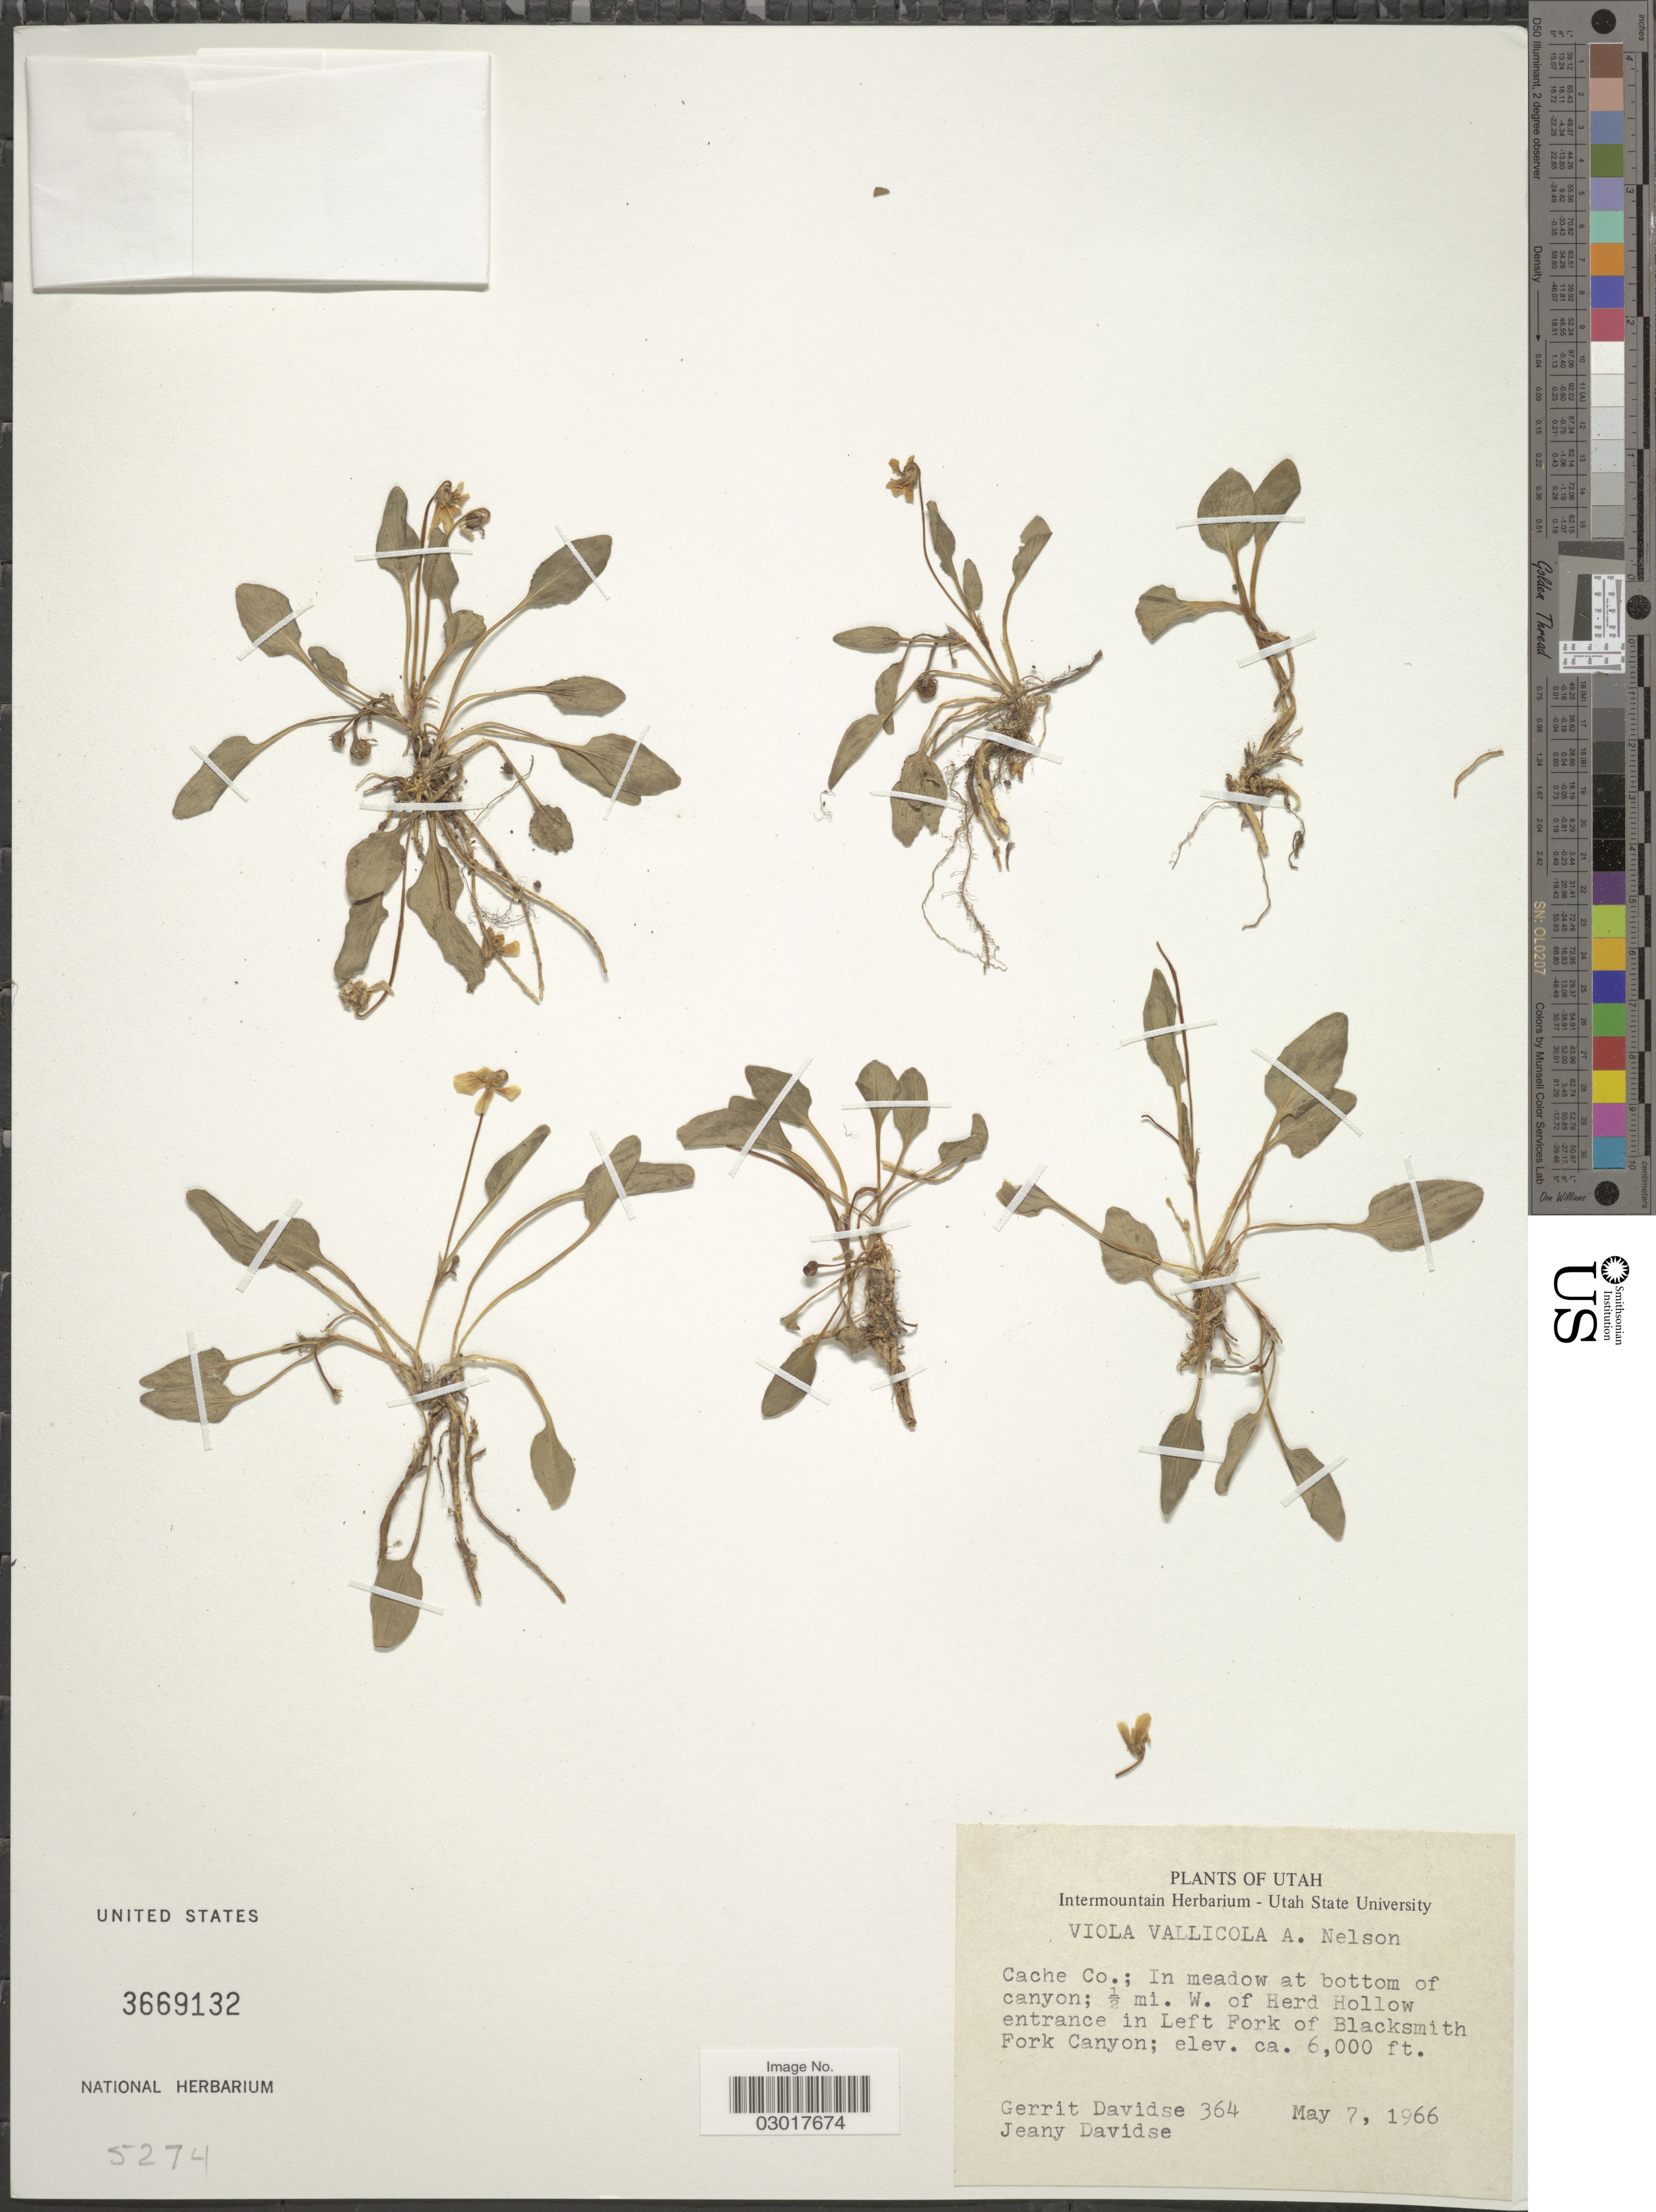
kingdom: Plantae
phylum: Tracheophyta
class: Magnoliopsida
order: Malpighiales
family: Violaceae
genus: Viola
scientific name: Viola vallicola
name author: A. Nelson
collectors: G. Davidse & J. Davidse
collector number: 364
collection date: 1966-05-07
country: United States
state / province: Utah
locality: Cache Co.; In meadow at bottom of canyon; ½ mi. W. of Herd Hollow entrance in Left Fork of Blacksmith Fork Canyon.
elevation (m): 1829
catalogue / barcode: US 3669132